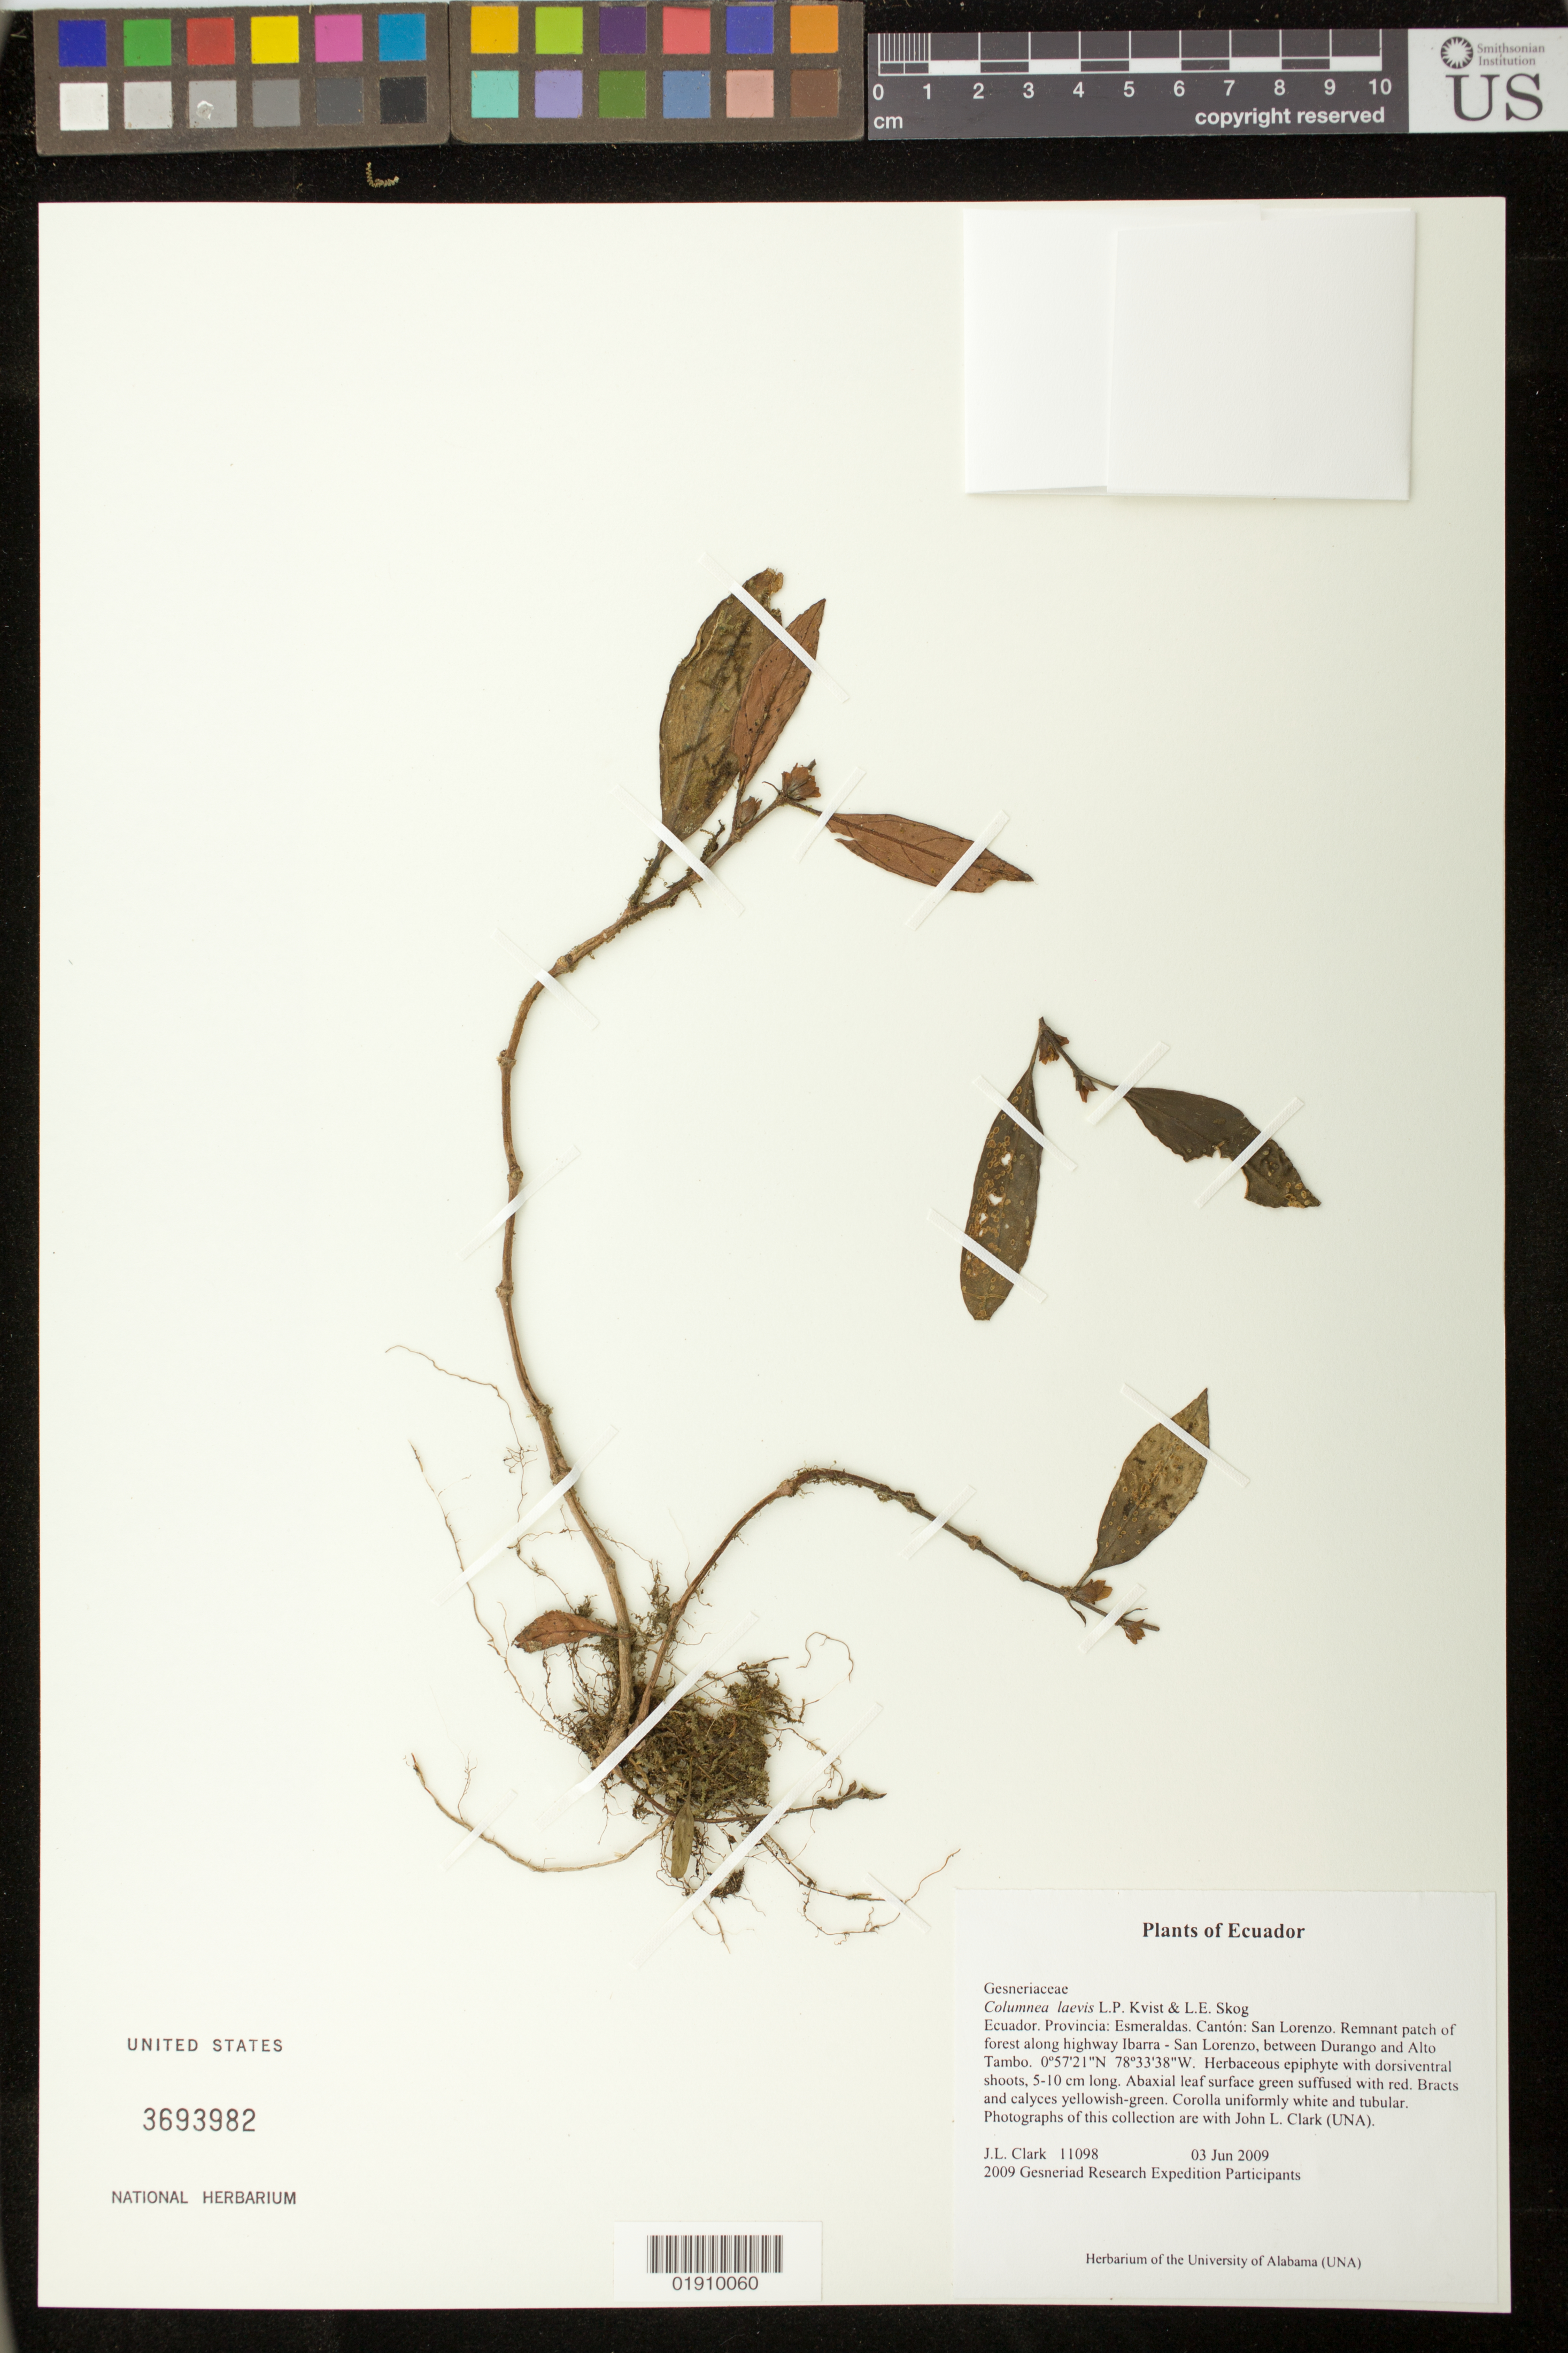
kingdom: Plantae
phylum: Tracheophyta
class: Magnoliopsida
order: Lamiales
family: Gesneriaceae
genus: Columnea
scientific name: Columnea laevis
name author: L.P. Kvist & L.E. Skog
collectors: J. L. Clark & 2009 Gesneriad Research Expedition Participants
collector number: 11098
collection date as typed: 03 Jun 2009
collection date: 2009-06-03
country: Ecuador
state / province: Esmeraldas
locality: Ecuador. Provincia: Esmeraldas. Canton: San Lorenzo. Remnant patch of forest along highway Ibarra-San Lorenzo, between Durango and Alto Tambo.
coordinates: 0 57 21 N, 78 33 38 W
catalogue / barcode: US 3693982